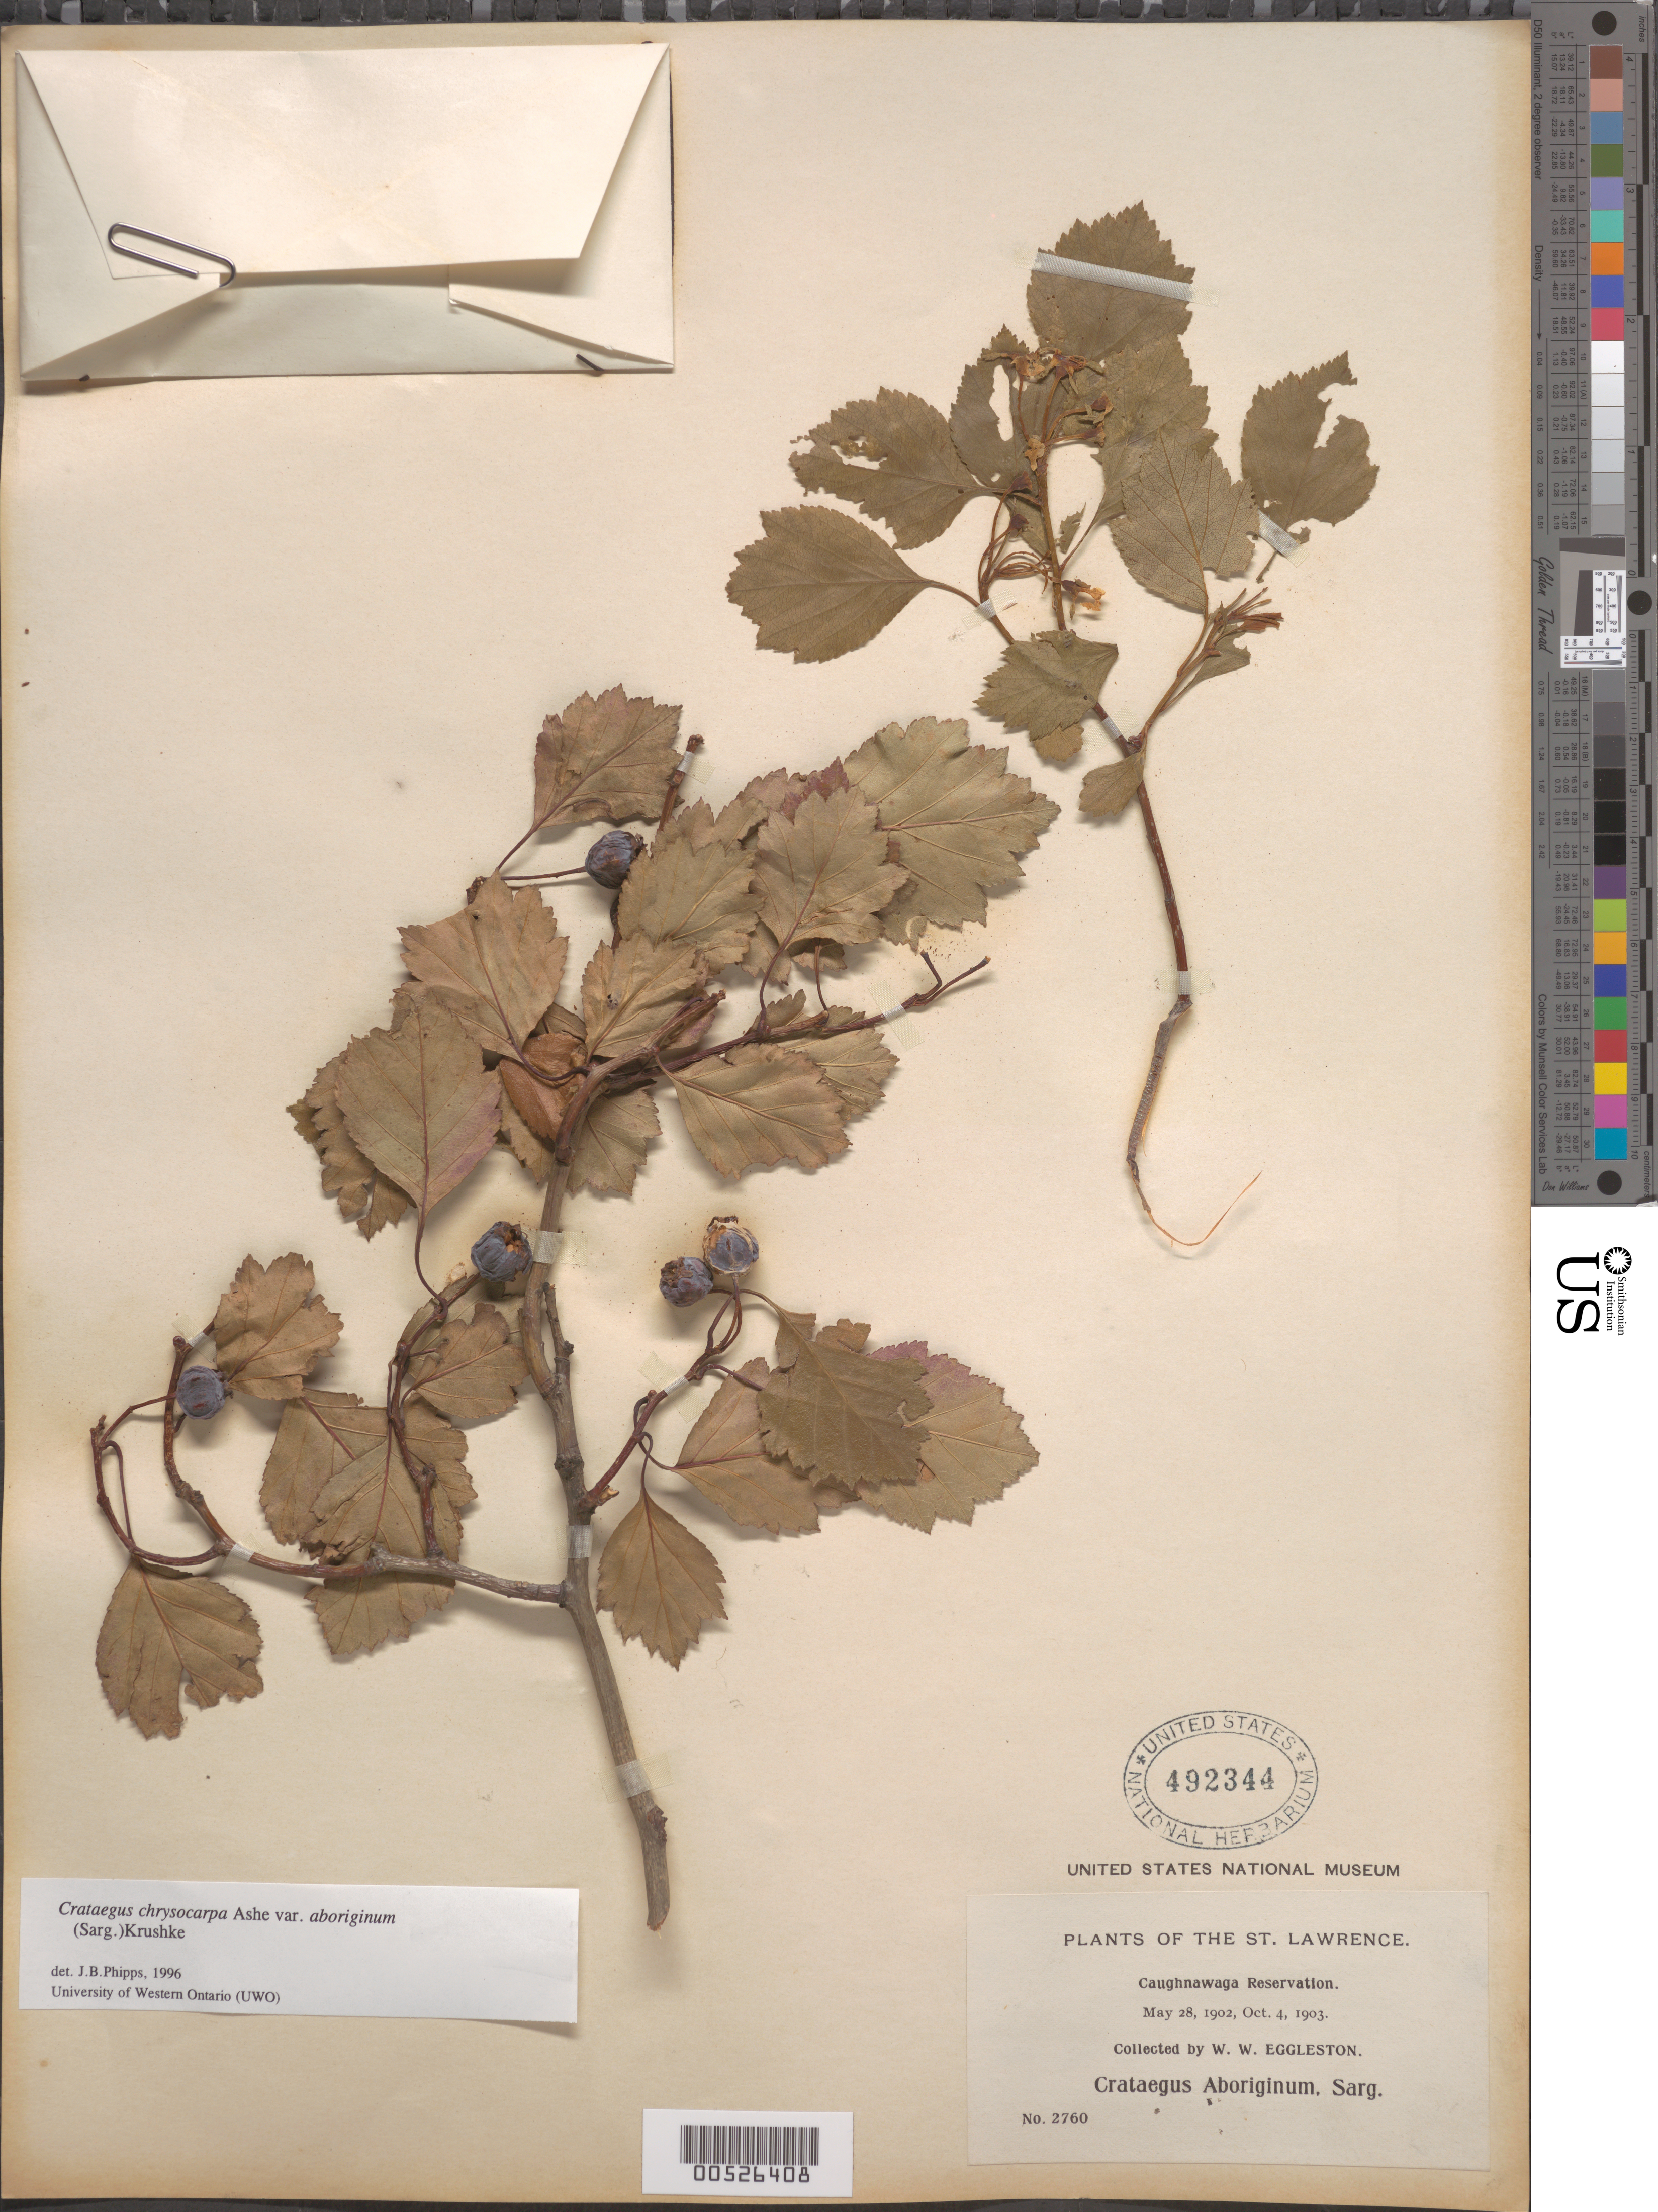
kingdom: Plantae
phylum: Tracheophyta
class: Magnoliopsida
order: Rosales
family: Rosaceae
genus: Crataegus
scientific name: Crataegus chrysocarpa var. aboriginum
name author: (Sarg.) Krushke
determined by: Phipps, James B., (UWO), University of Western Ontario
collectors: W. W. Eggleston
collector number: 2760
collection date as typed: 28 May 1902 and 04 Oct 1903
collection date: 1902-05-28,1903-10-04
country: Canada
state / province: Quebec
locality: Caughnawaga Reservation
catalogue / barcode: US 492344